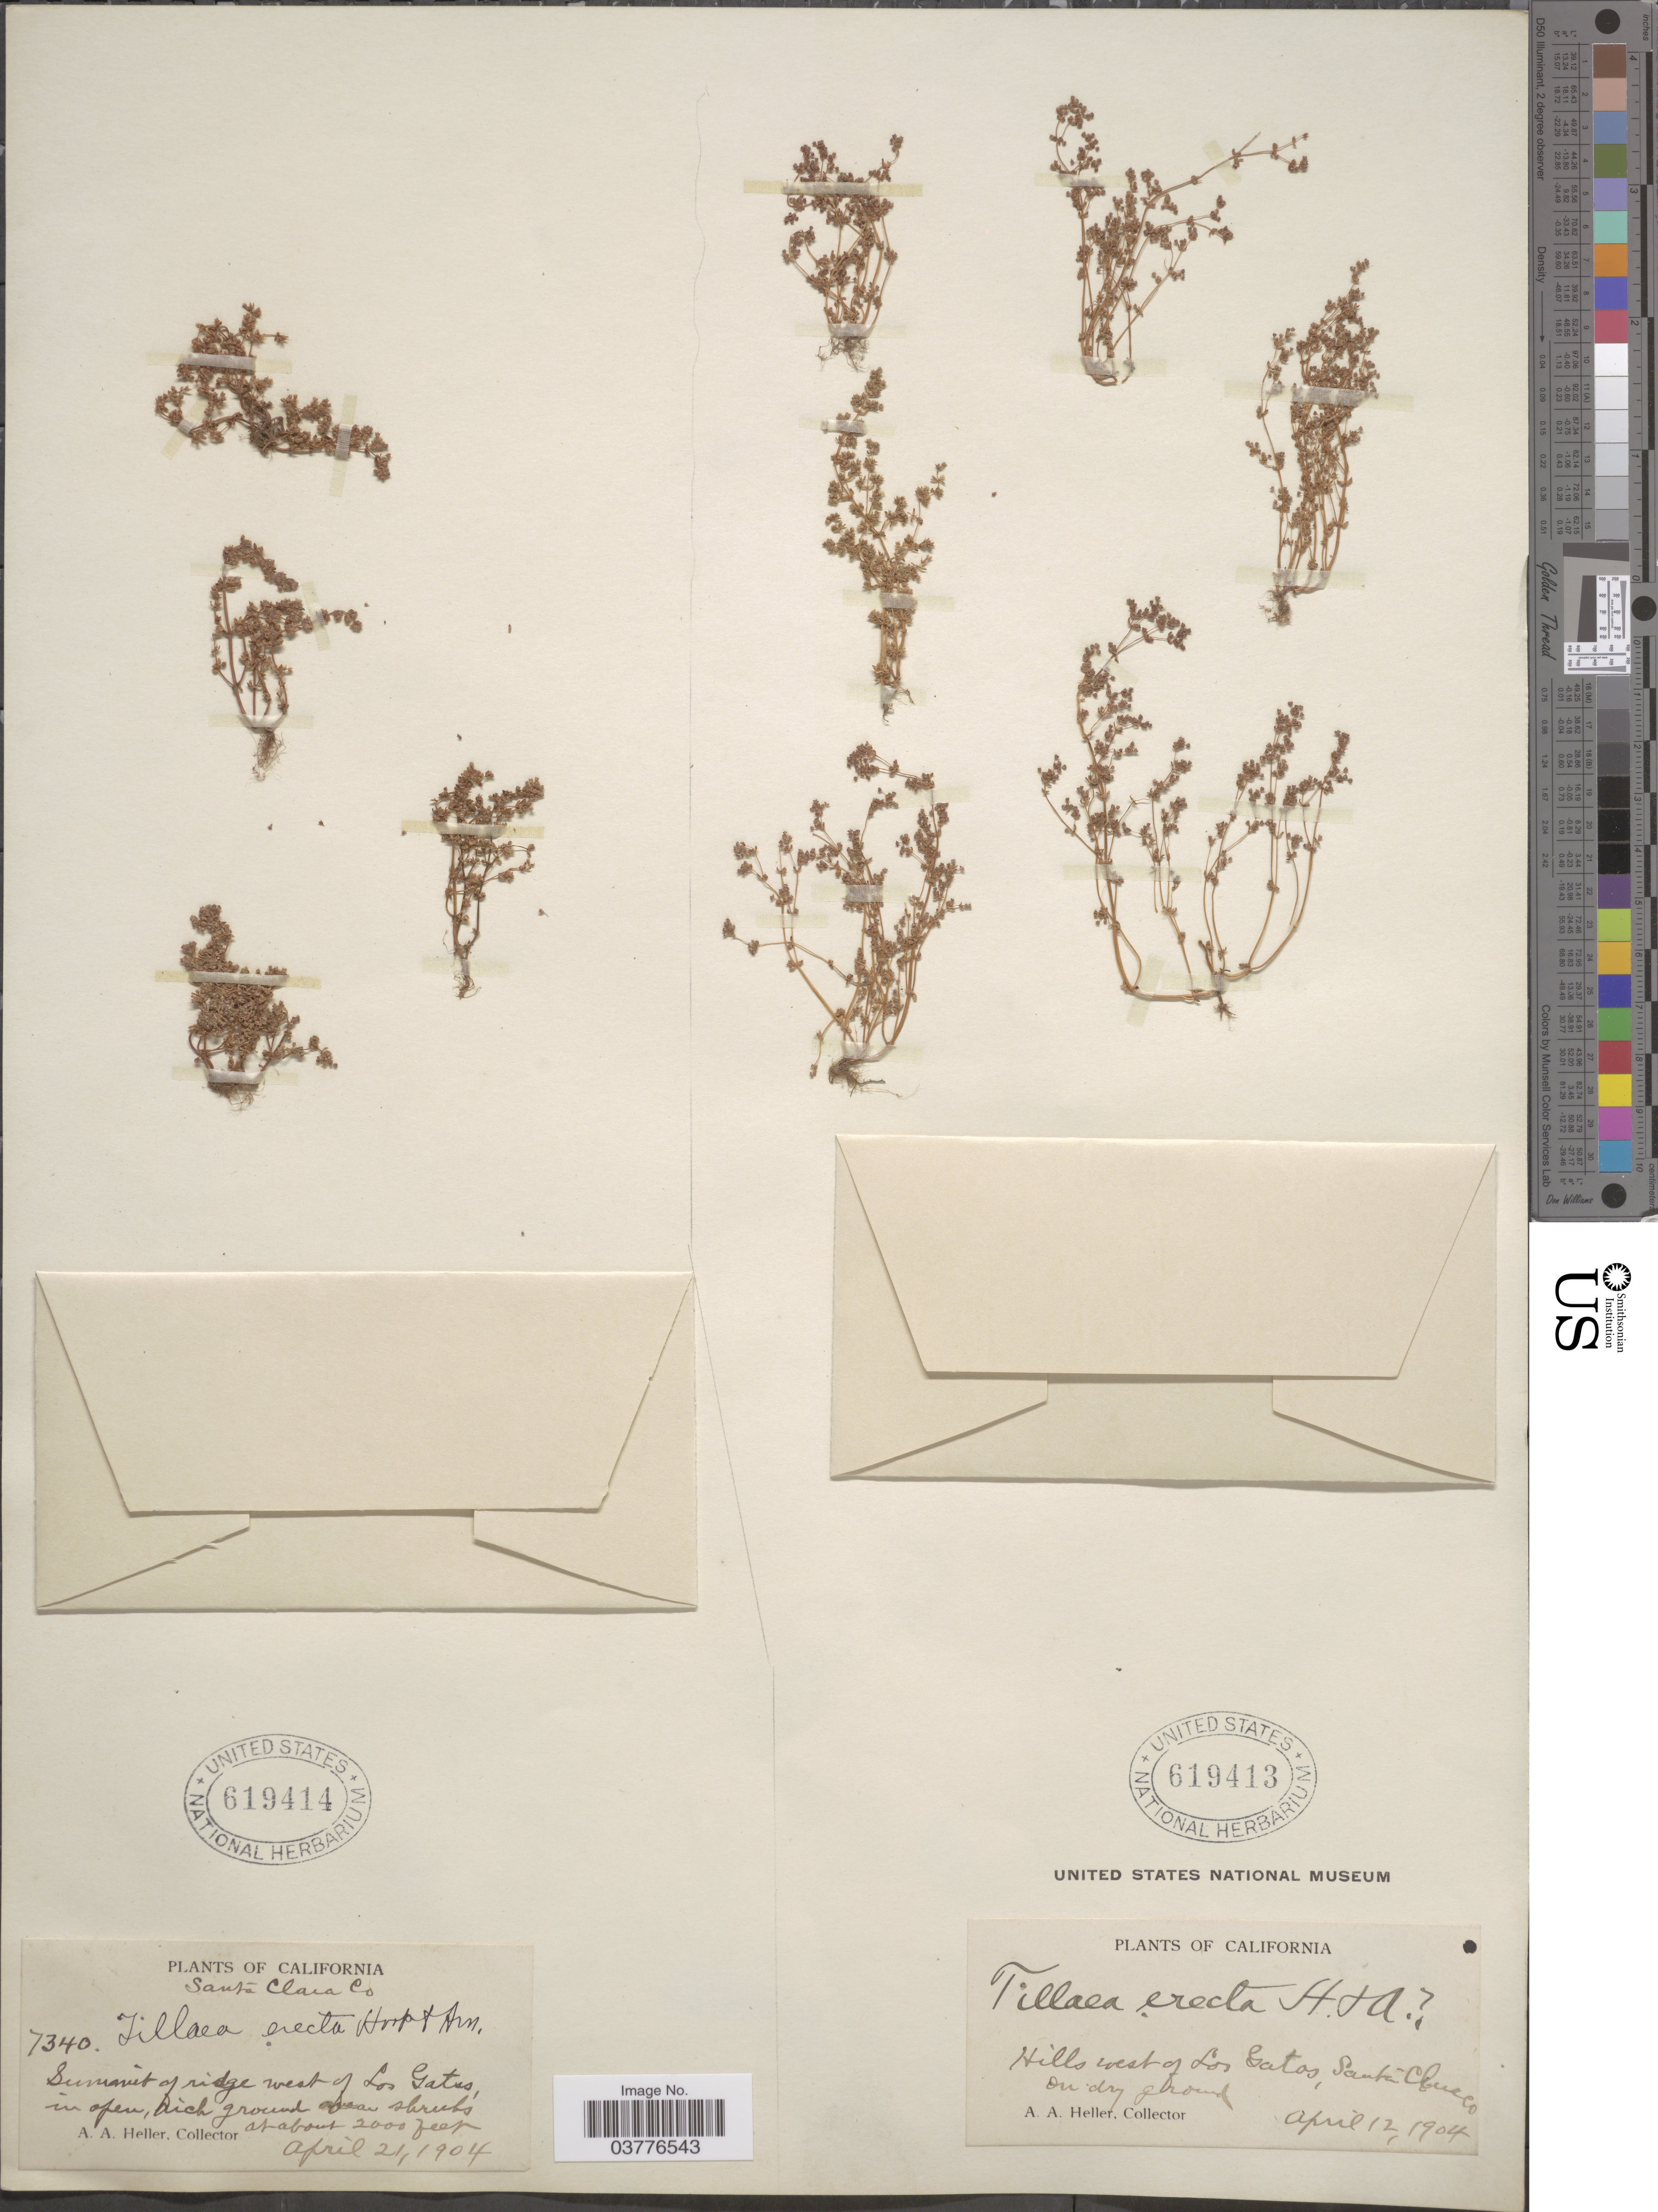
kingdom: Plantae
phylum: Tracheophyta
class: Magnoliopsida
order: Saxifragales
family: Crassulaceae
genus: Crassula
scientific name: Crassula connata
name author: (Ruiz & Pav.) A. Berger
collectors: A. A. Heller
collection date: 1904-04-12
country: United States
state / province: California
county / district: Santa Clara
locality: HIlls west of Los Gatos, Santa Clara Co.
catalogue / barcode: US 619413-2